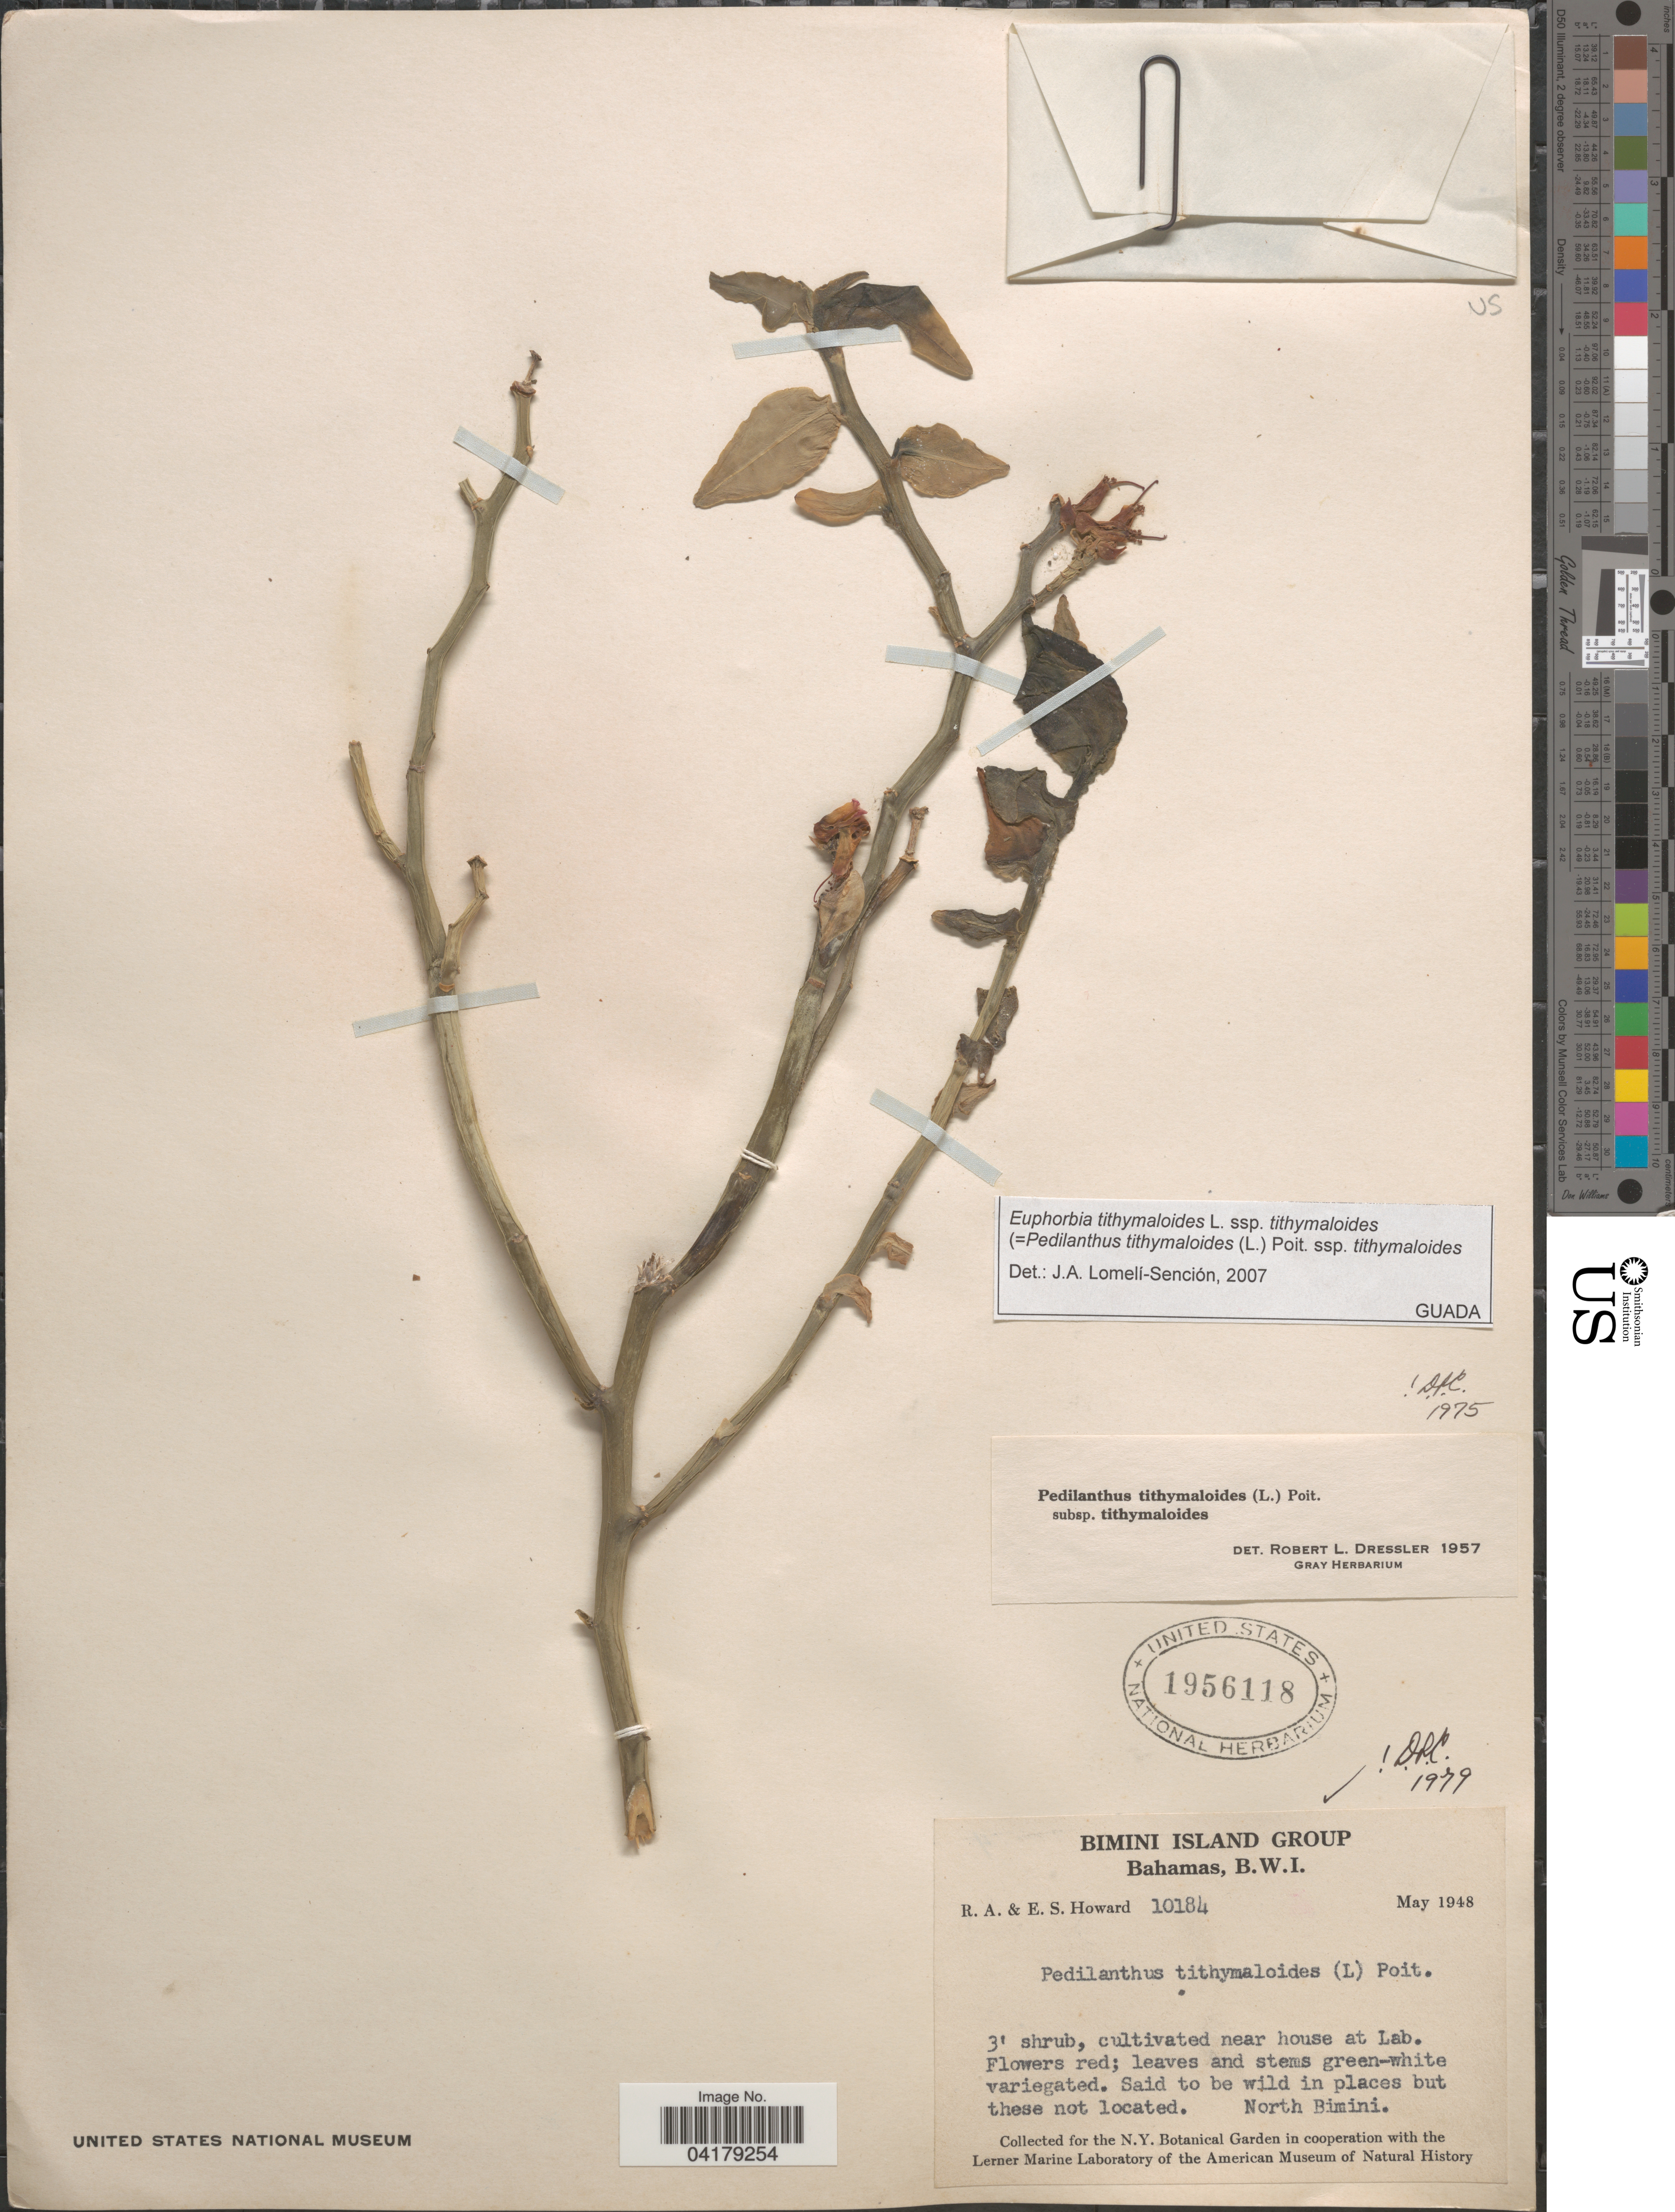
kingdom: Plantae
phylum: Tracheophyta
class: Magnoliopsida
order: Malpighiales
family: Euphorbiaceae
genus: Euphorbia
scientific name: Euphorbia tithymaloides subsp. tithymaloides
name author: L.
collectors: R. A. Howard & E. S. Howard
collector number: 10184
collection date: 1948-05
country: Bahamas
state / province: Bimini and Cat Cay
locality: Bimini Island Group. Near house at Lab. North Bimini.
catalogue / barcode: US 1956118